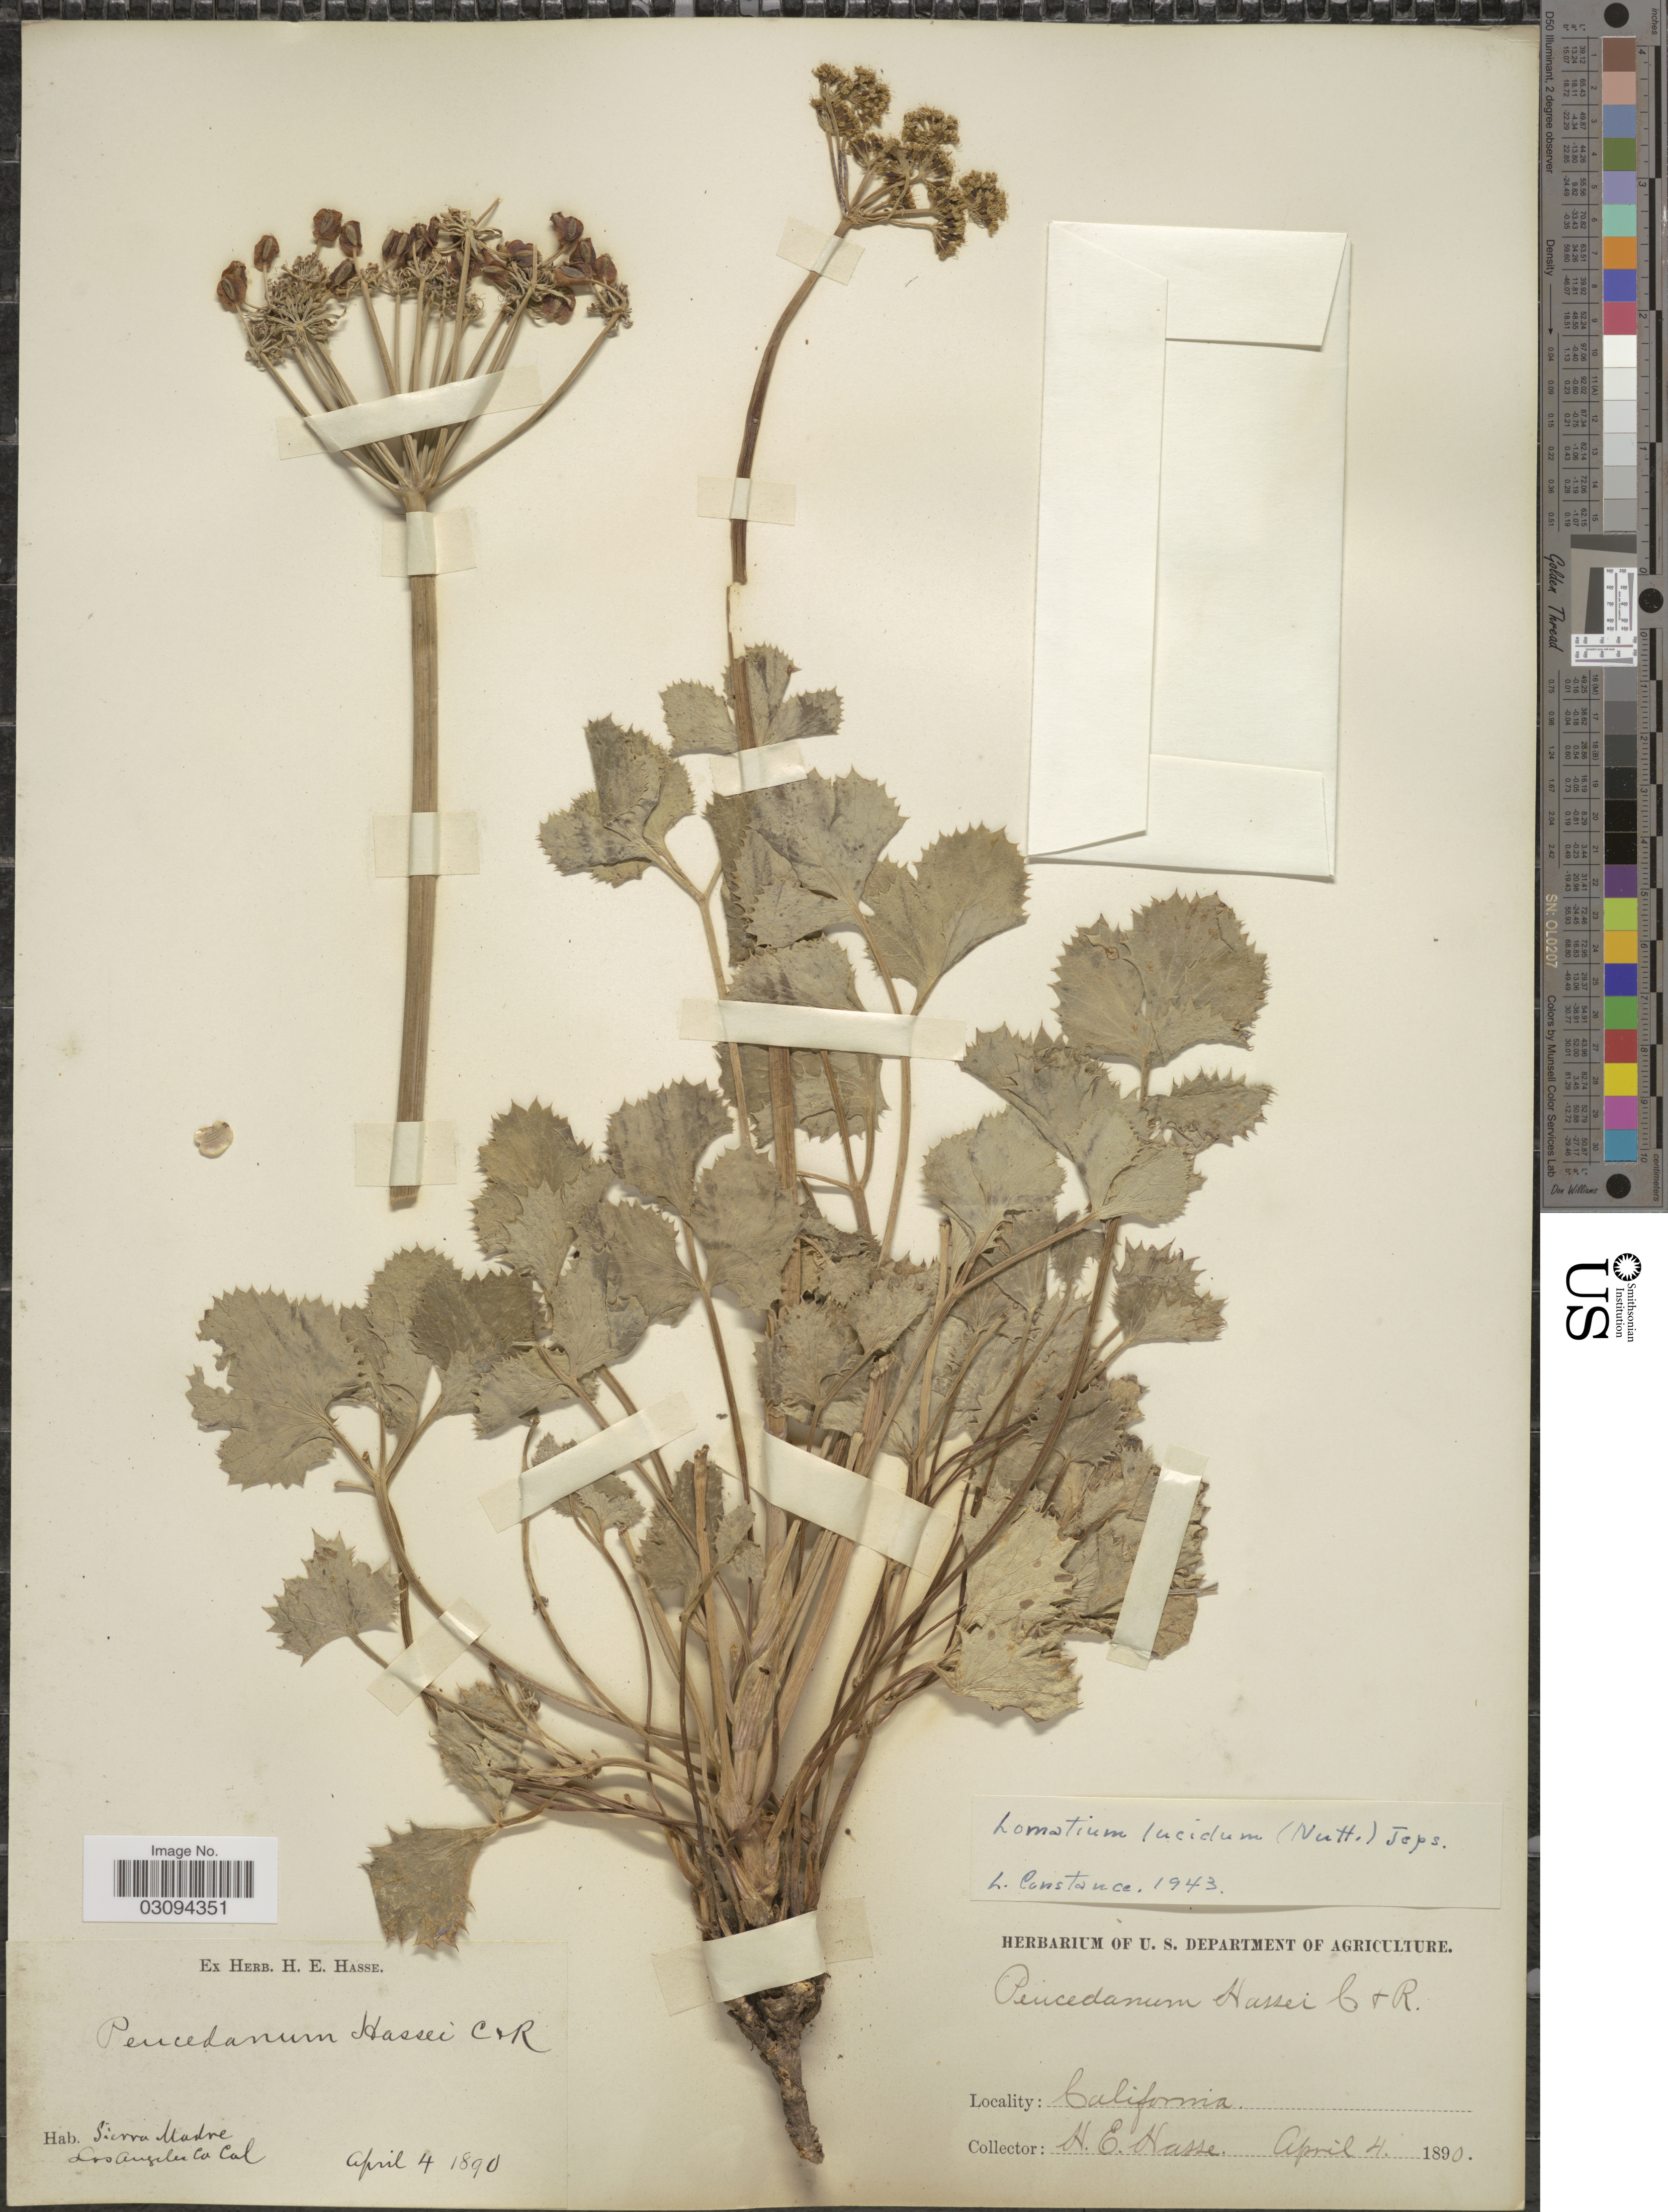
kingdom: Plantae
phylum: Tracheophyta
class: Magnoliopsida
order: Apiales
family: Apiaceae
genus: Lomatium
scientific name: Lomatium lucidum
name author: (Nutt. ex Torr. & A. Gray) Jeps.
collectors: H. E. Hasse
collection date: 1890-04-04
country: United States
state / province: California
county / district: Los Angeles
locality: Sierra Madre. Los Angeles Co.